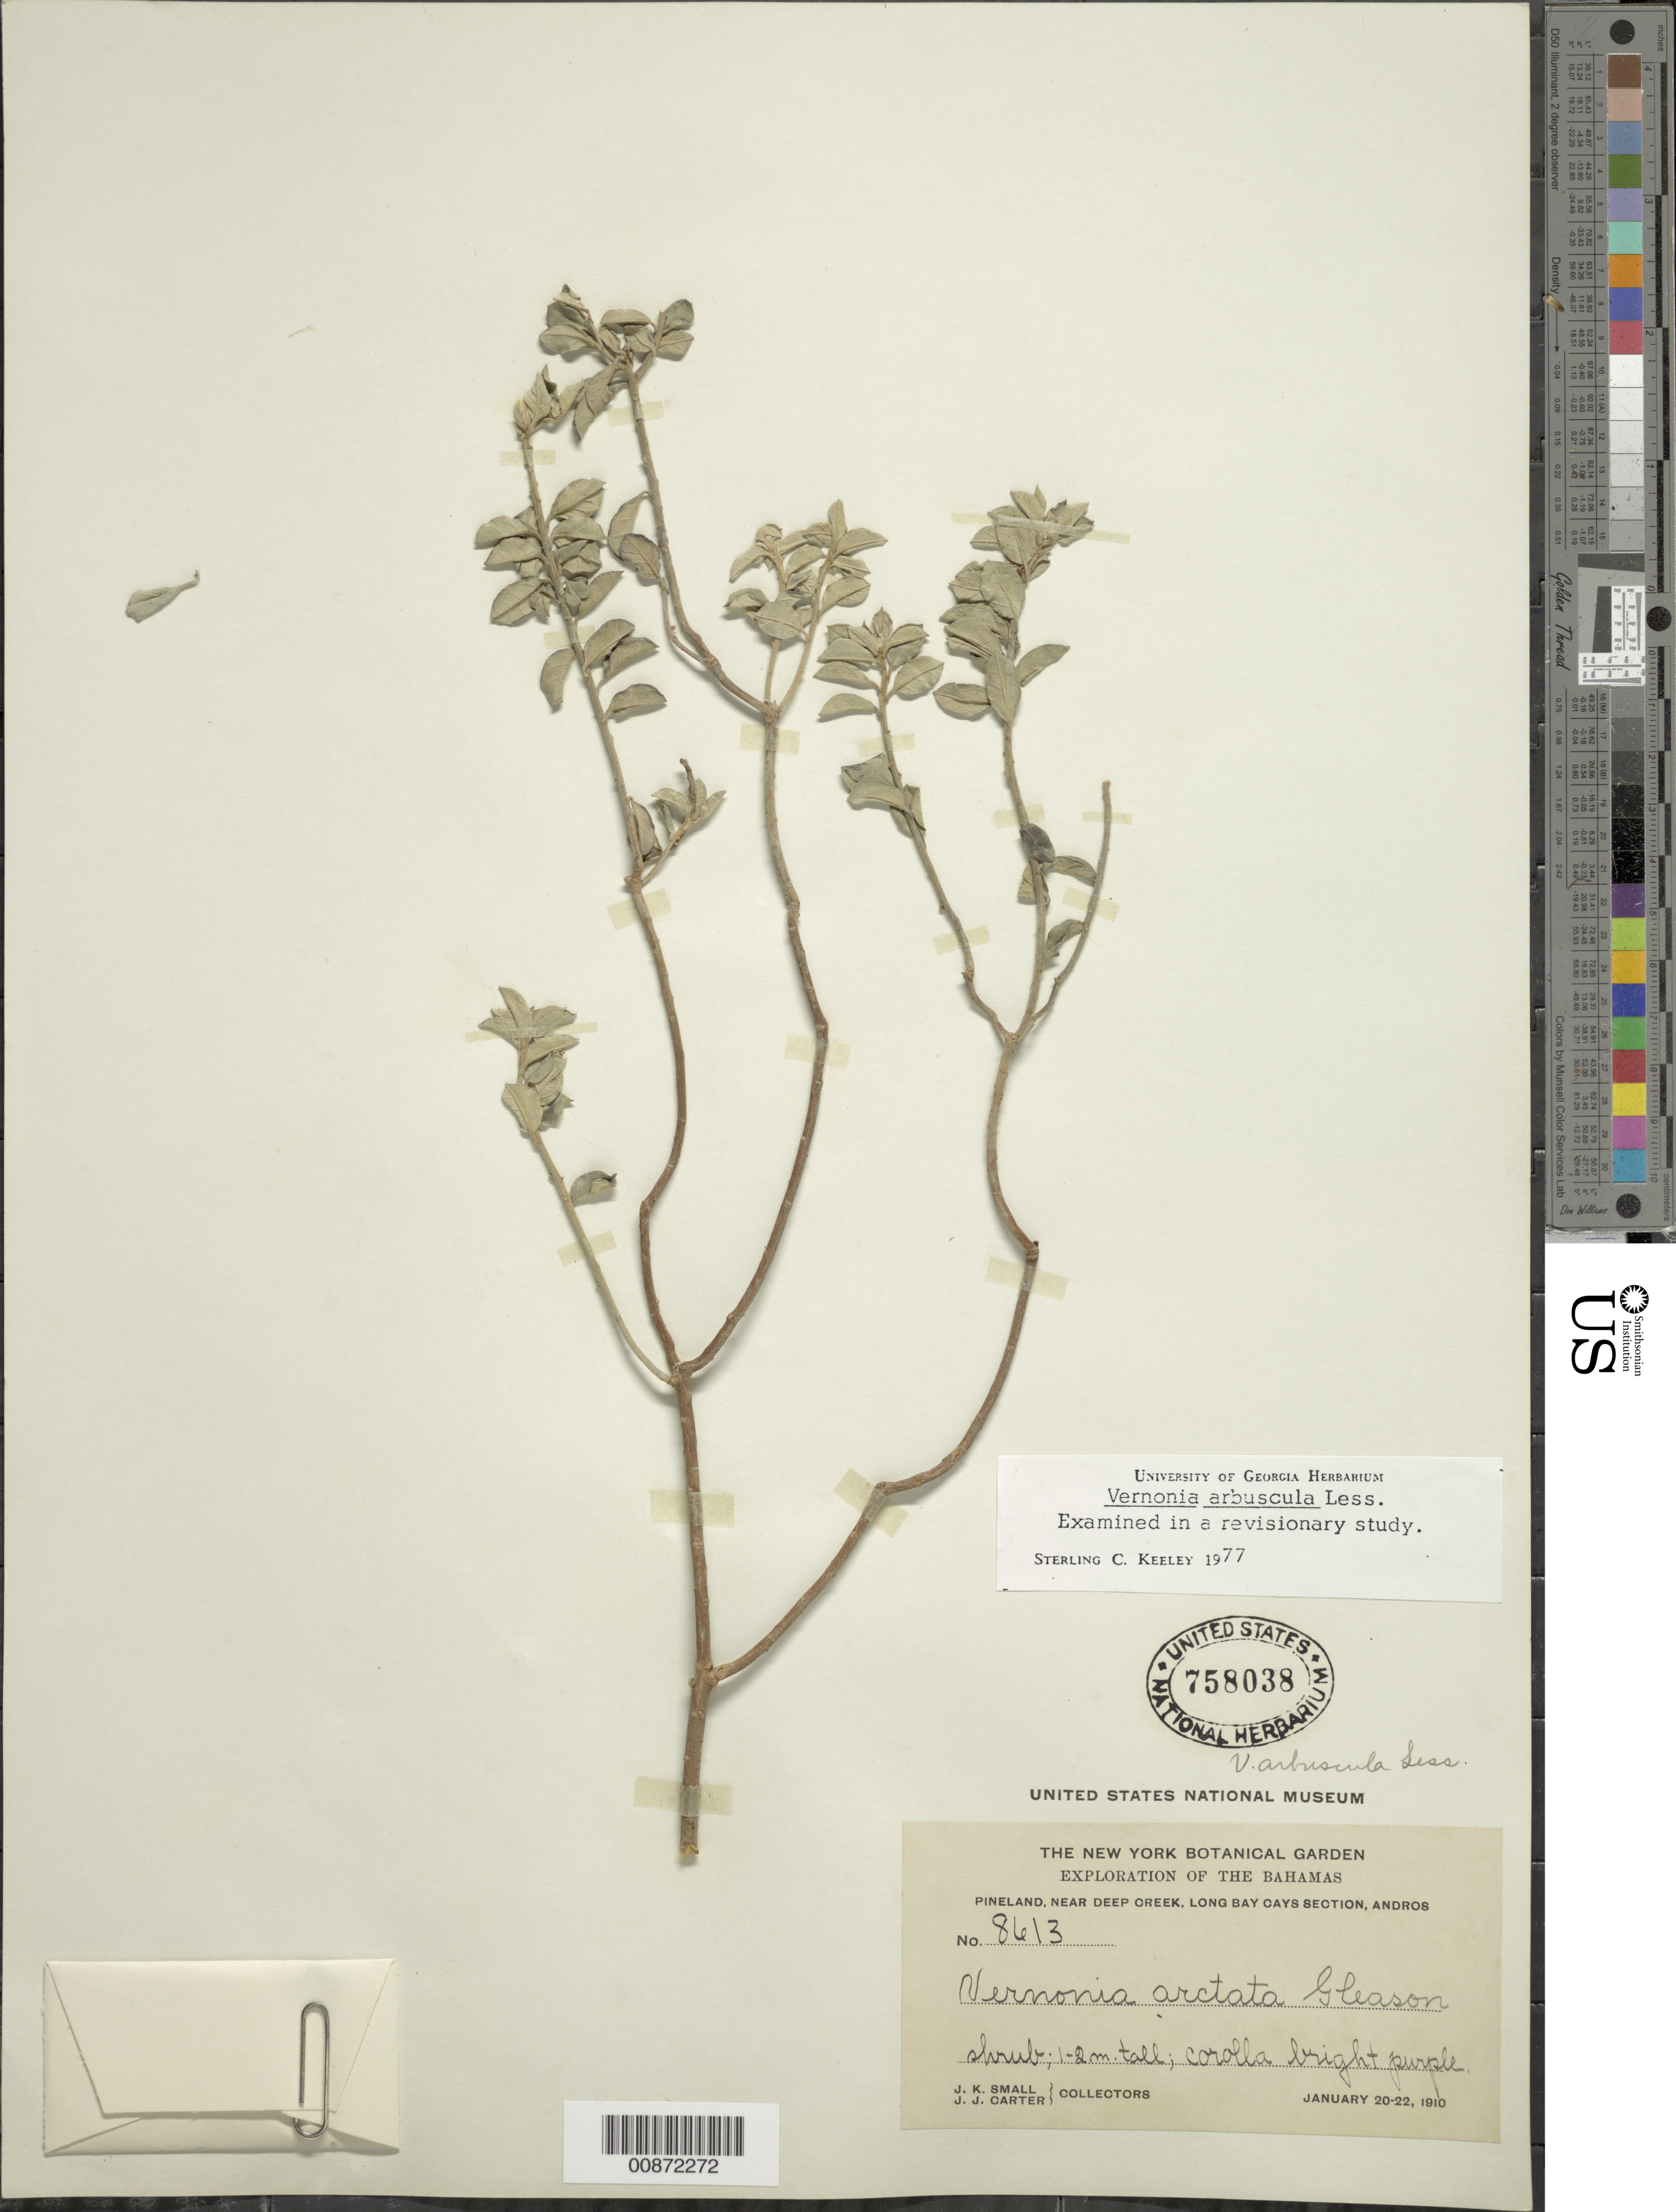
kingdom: Plantae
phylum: Tracheophyta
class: Magnoliopsida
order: Asterales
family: Asteraceae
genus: Lepidaploa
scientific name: Lepidaploa arbuscula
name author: (Less.) H. Rob.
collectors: J. K. Small & J. J. Carter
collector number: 8613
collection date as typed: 20 Jan 1910 to 22 Jan 1910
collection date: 1910-01-20/1910-01-22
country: Bahamas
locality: Andros, Long Bay Cays Section. Near Deep Creek.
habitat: Pineland, near creek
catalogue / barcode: US 758038